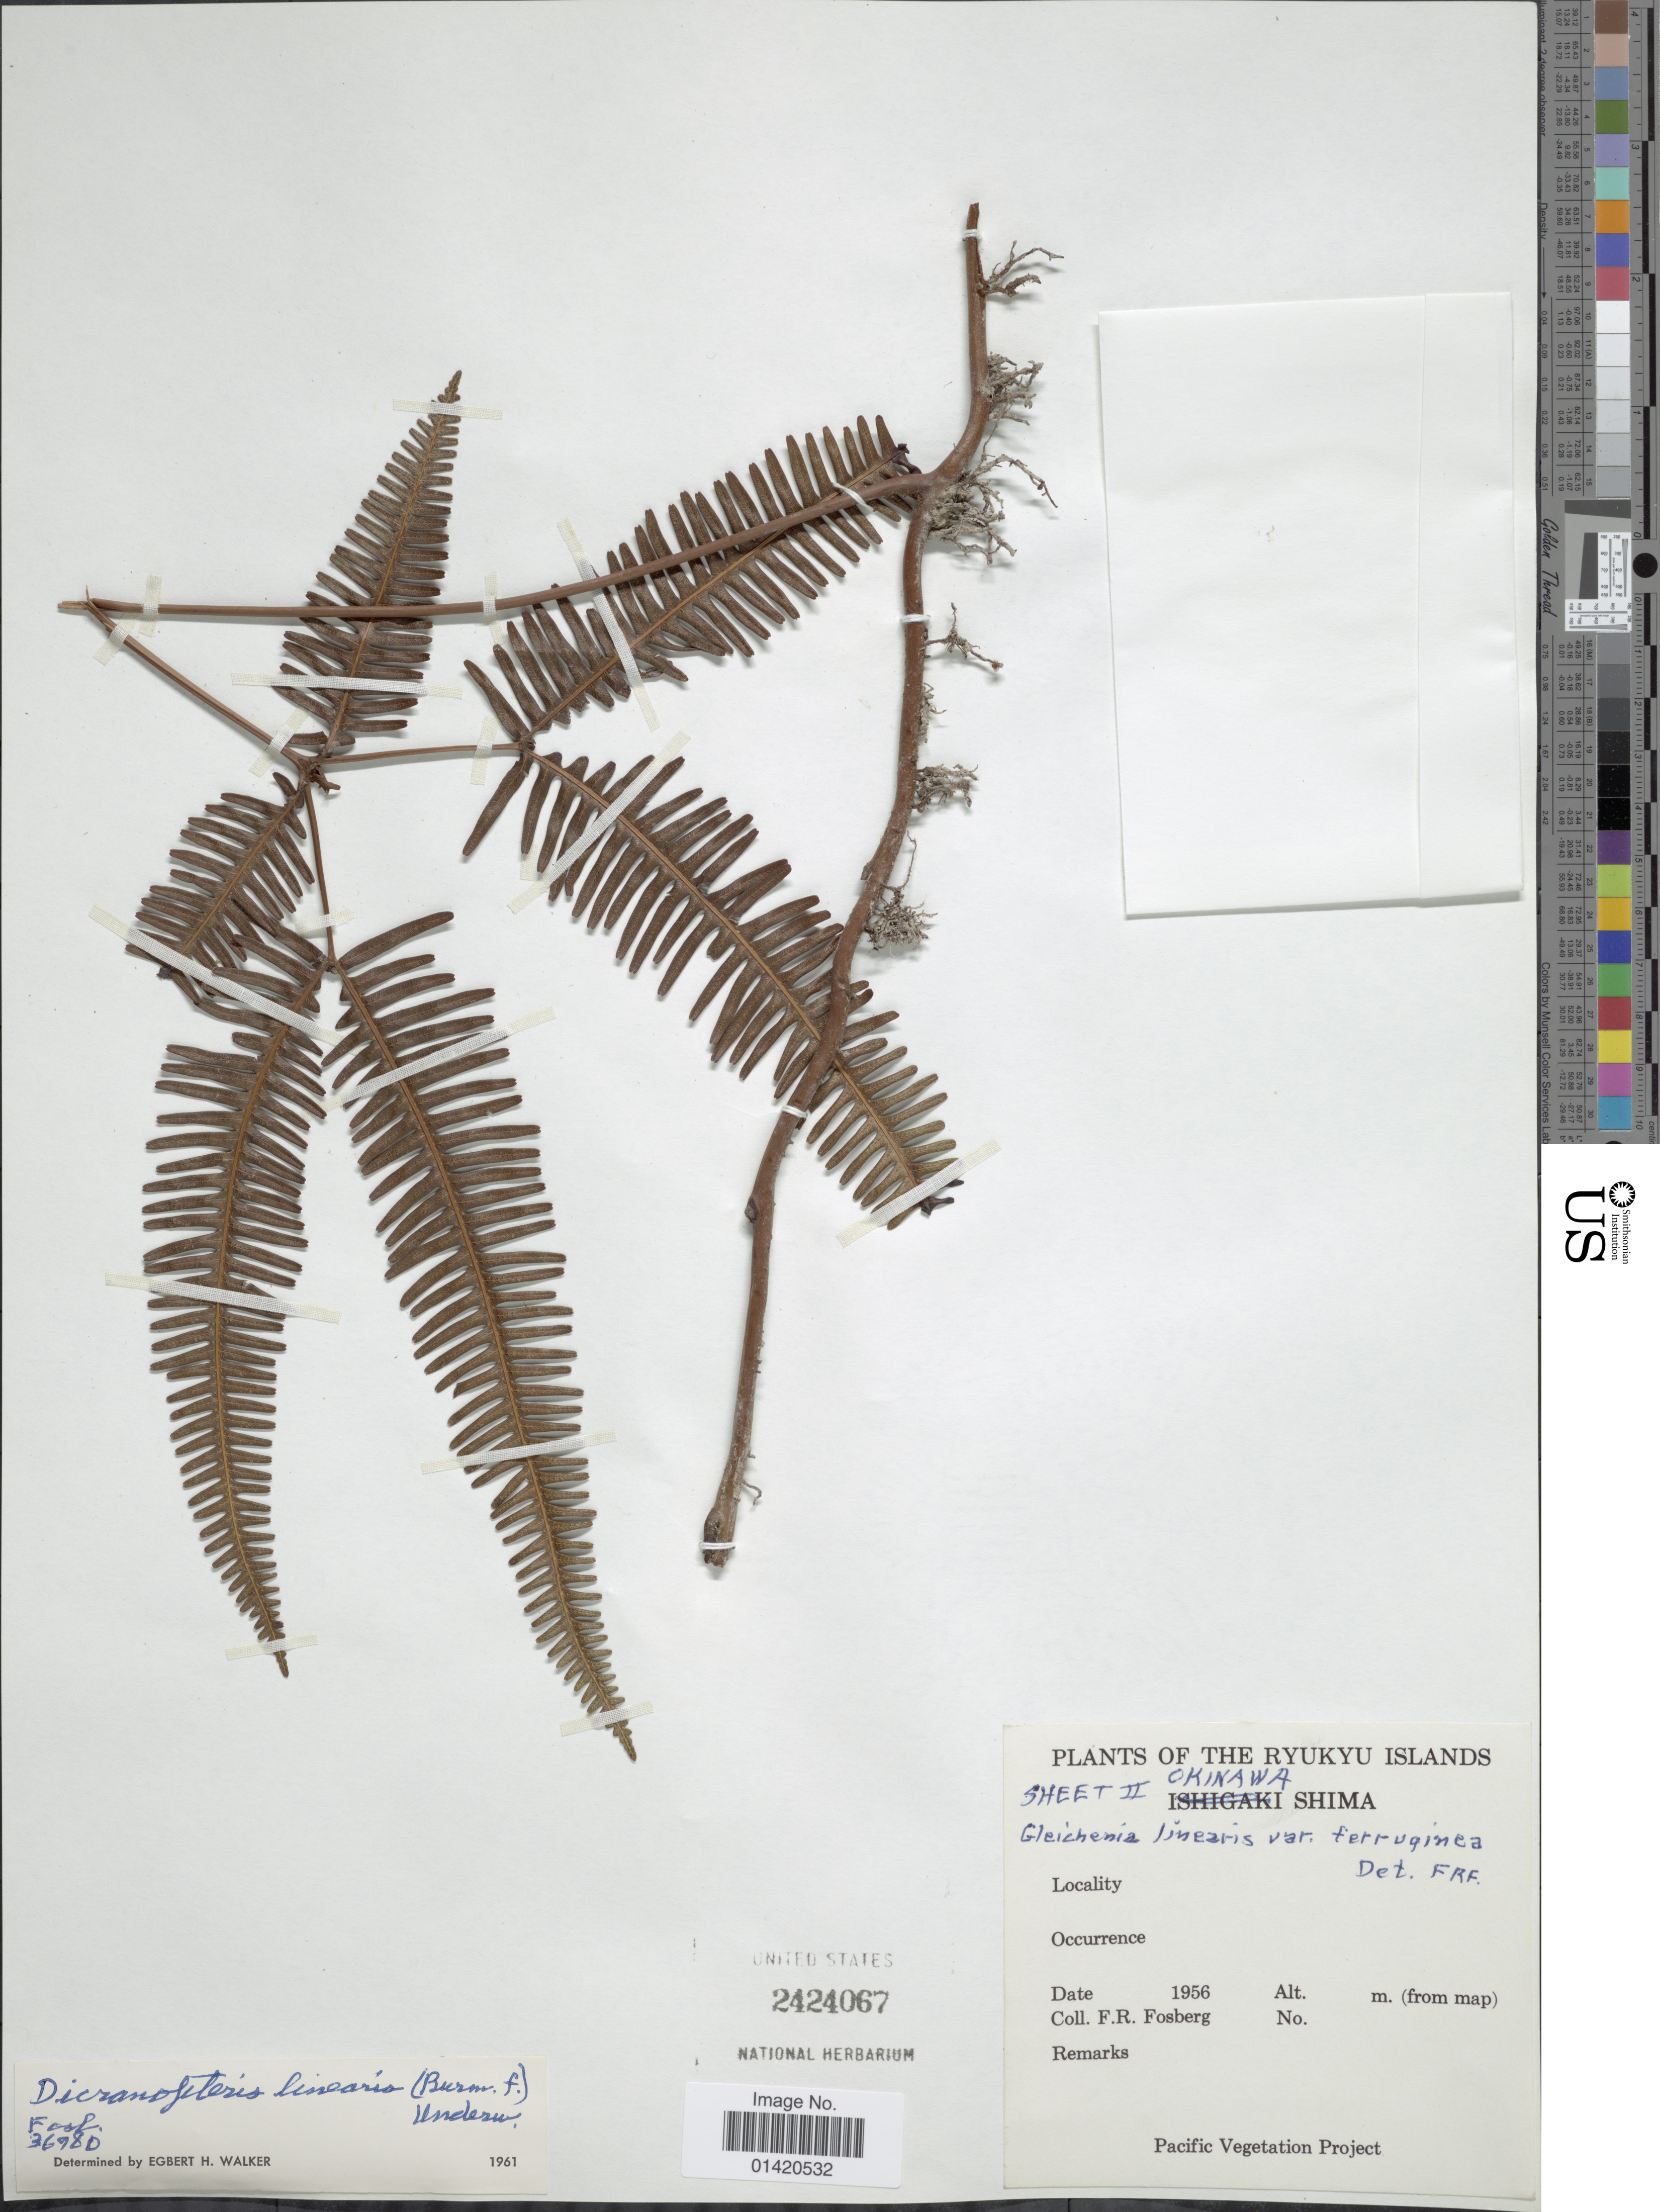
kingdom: Plantae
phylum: Tracheophyta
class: Polypodiopsida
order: Gleicheniales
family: Gleicheniaceae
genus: Dicranopteris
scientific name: Dicranopteris linearis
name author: (Burm. f.) Underw.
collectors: F. R. Fosberg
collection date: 1956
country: Japan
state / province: Okinawa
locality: The Ryukyu Islands, Okinawa Shima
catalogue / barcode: US 2424067